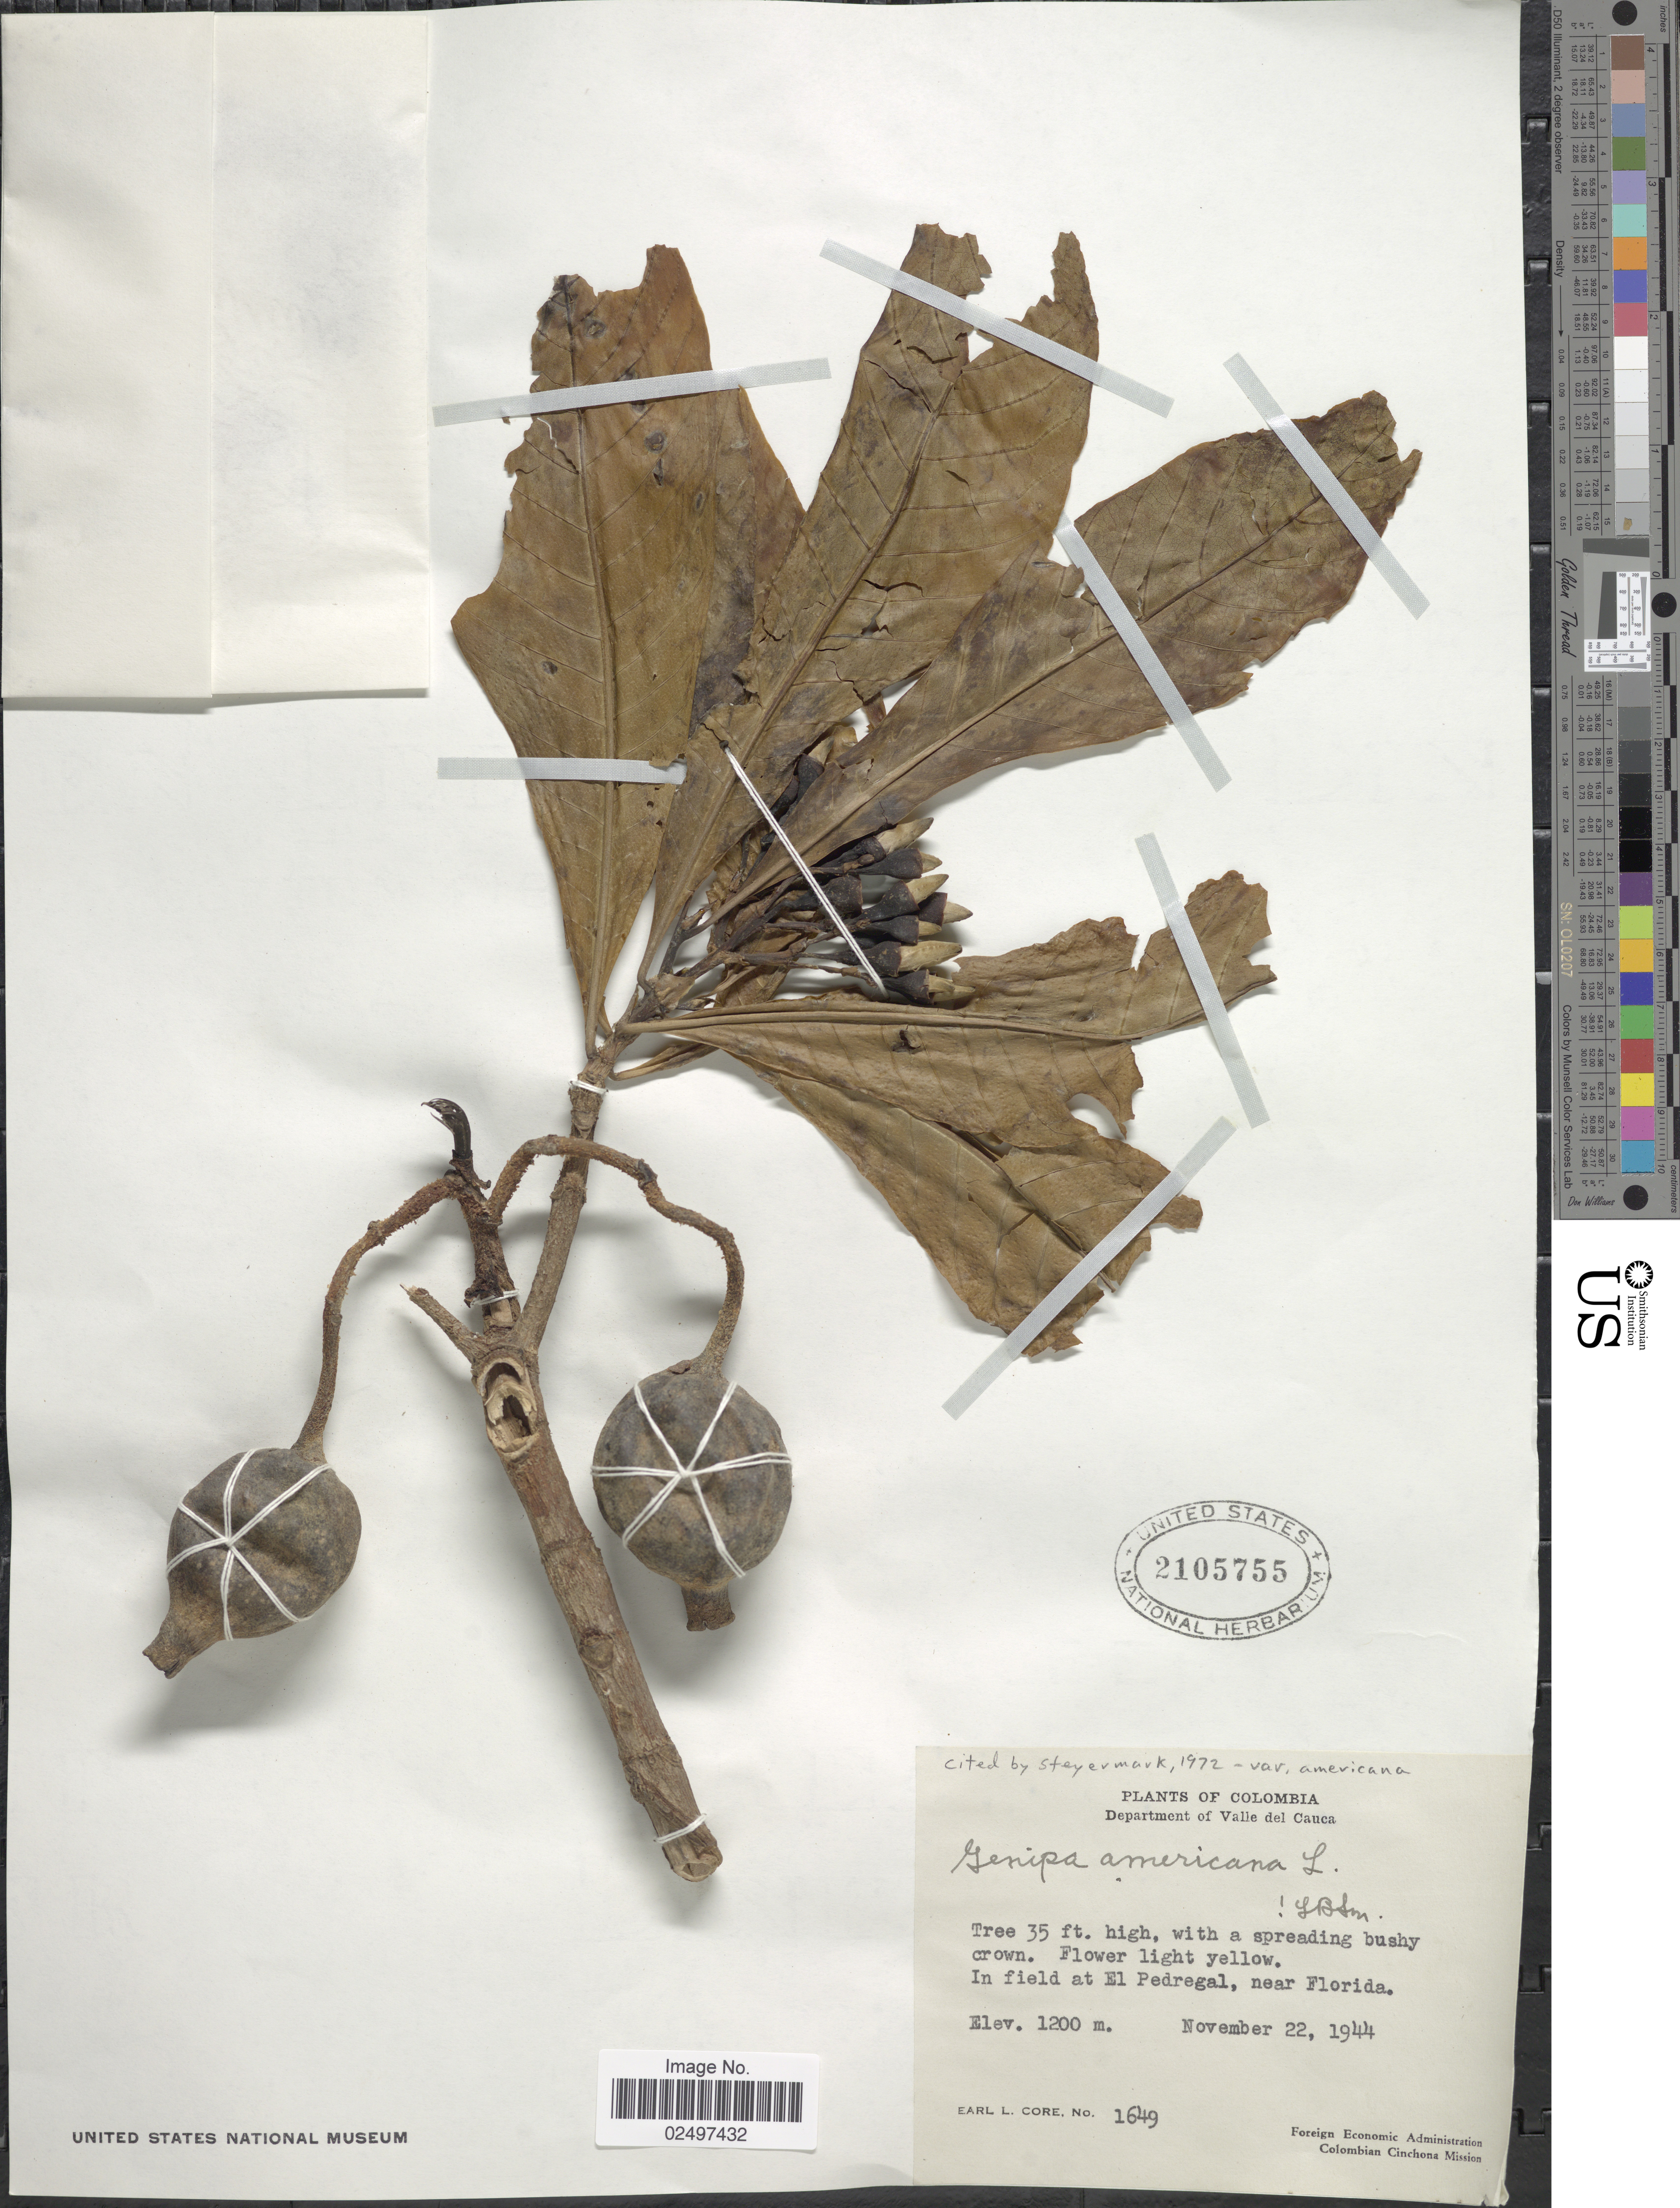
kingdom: Plantae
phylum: Tracheophyta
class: Magnoliopsida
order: Gentianales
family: Rubiaceae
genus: Genipa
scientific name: Genipa americana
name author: L.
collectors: E. L. Core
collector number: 1649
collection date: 1944-11-22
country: Colombia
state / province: Valle del Cauca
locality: Department of Valle del Cauca. In field at El Pedregal, near Florida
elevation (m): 1200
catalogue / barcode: US 2105755